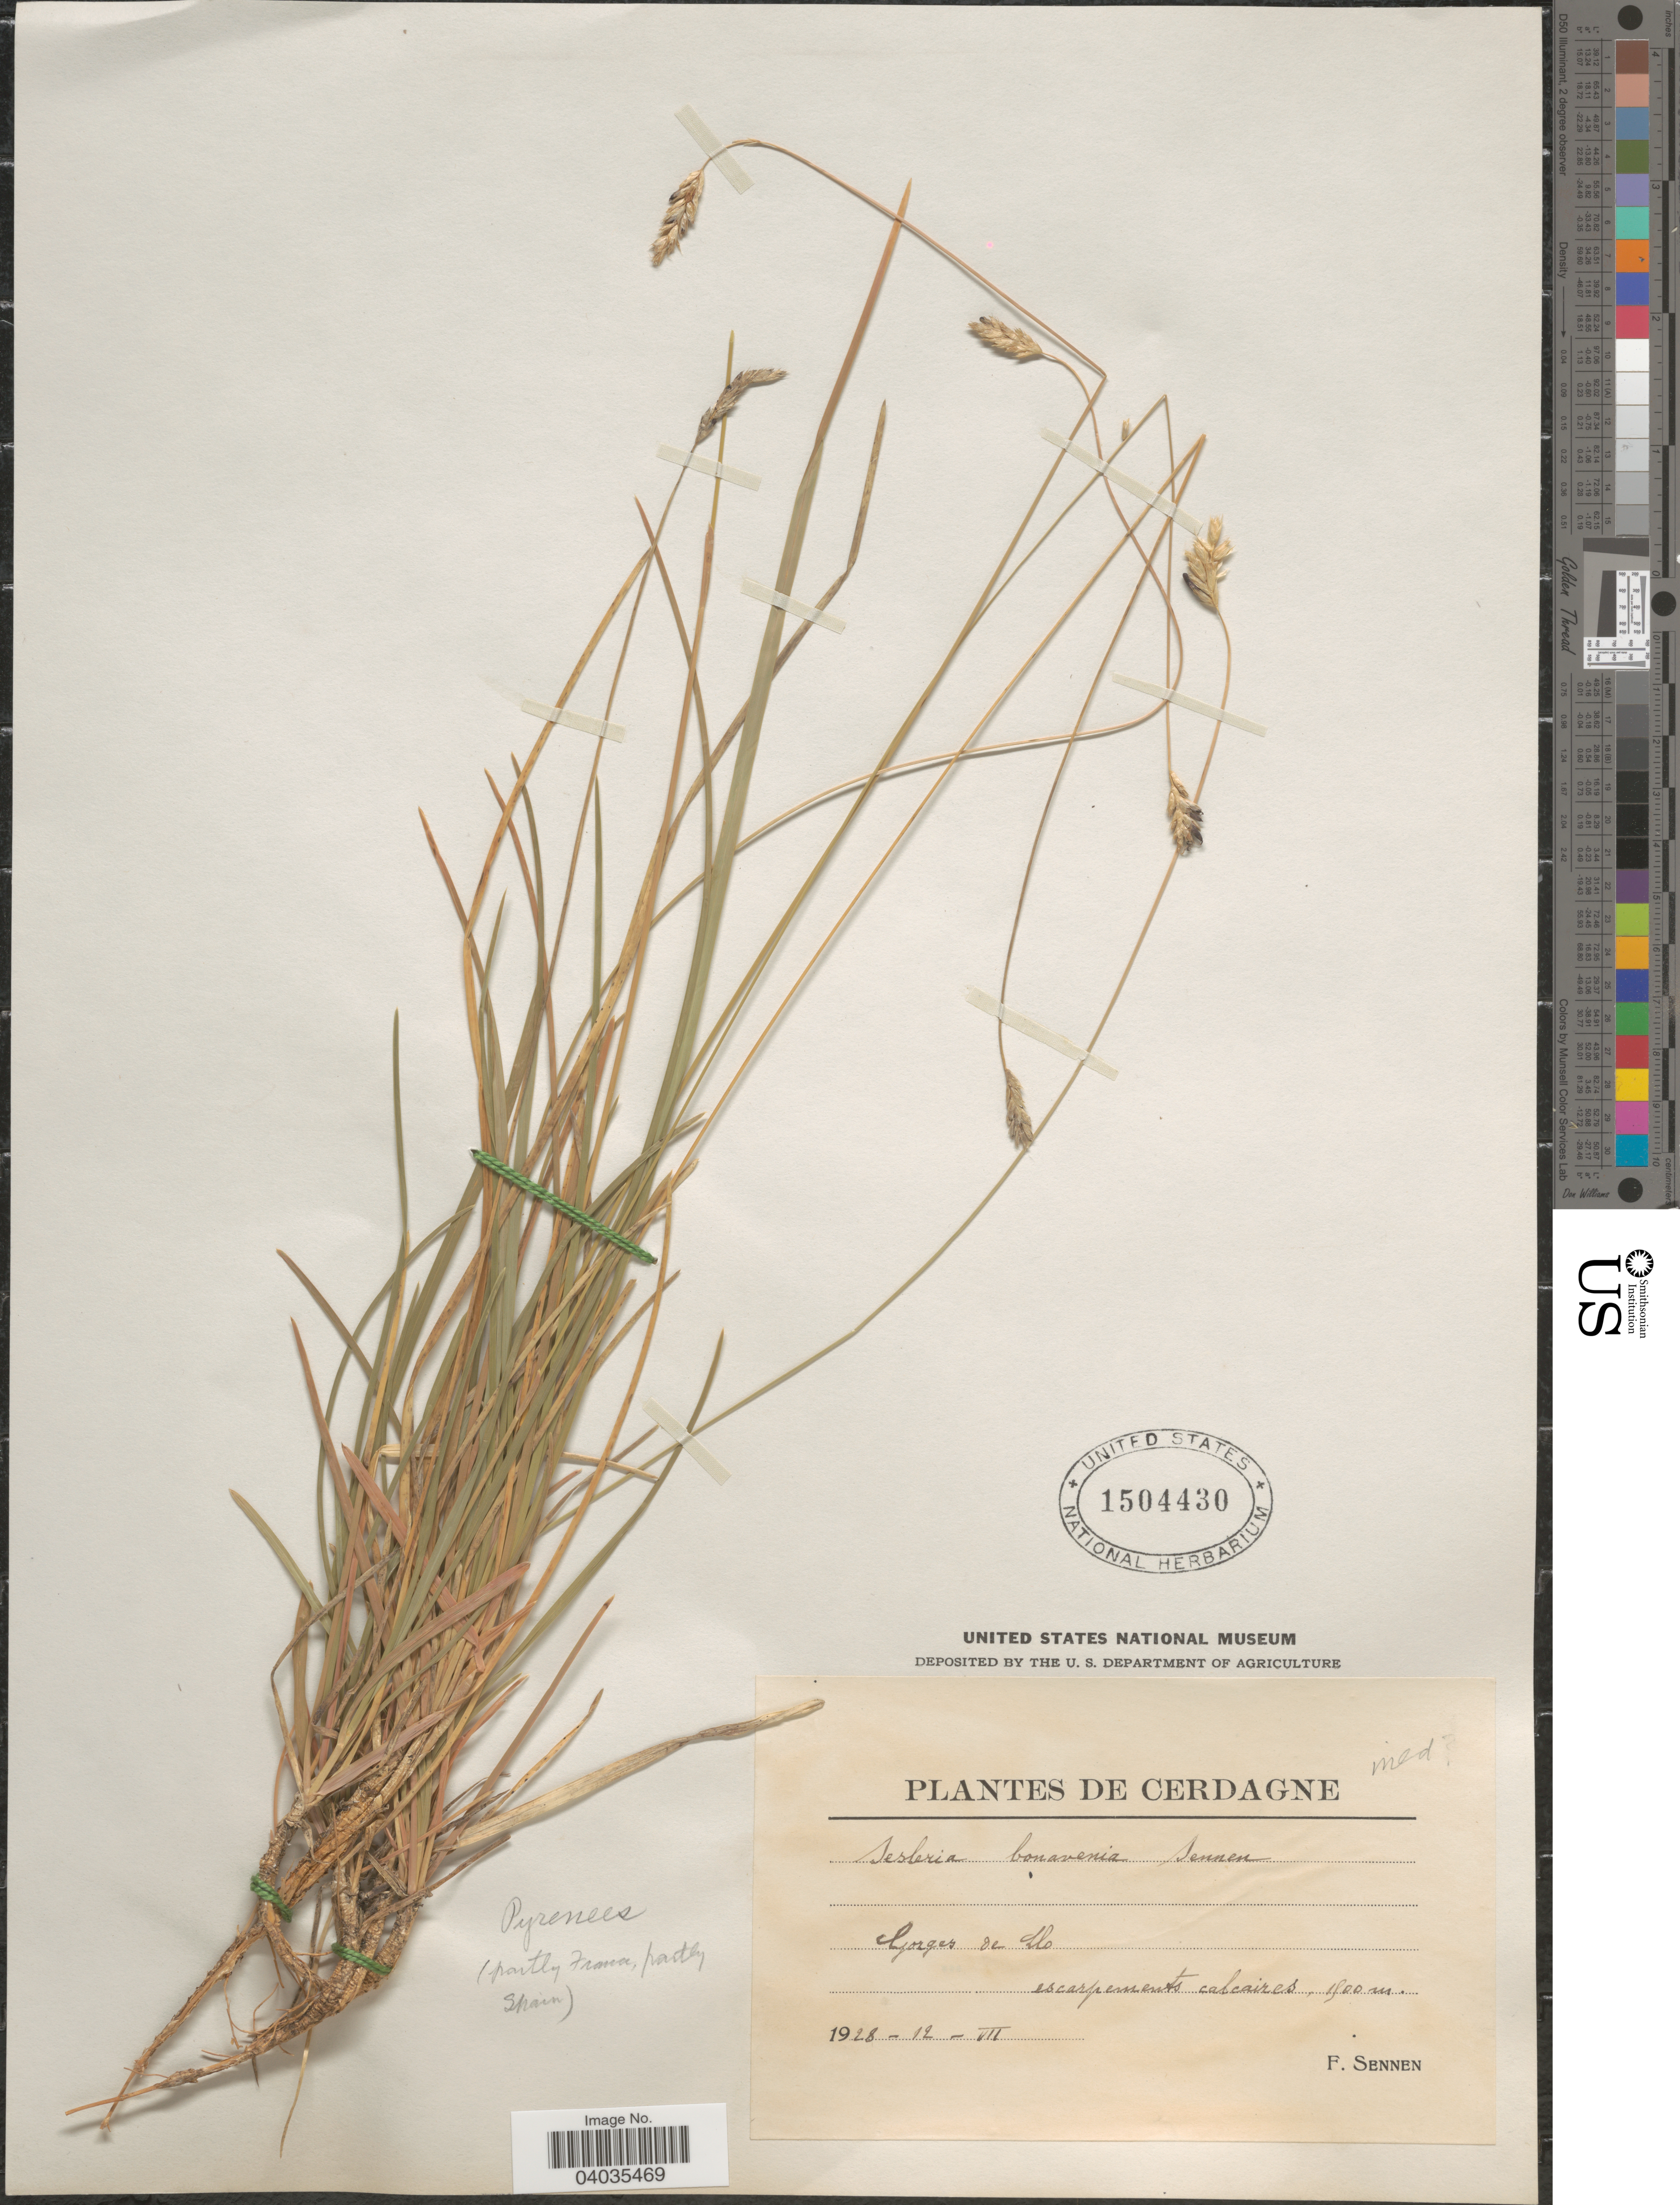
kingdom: Plantae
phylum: Tracheophyta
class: Liliopsida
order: Poales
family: Poaceae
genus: Sesleria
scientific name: Sesleria sp.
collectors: E. Sennen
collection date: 1928-07-12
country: France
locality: Cerdagne. Gorges de Llo. Escarpements calcaires.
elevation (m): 1500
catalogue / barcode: US 1504430